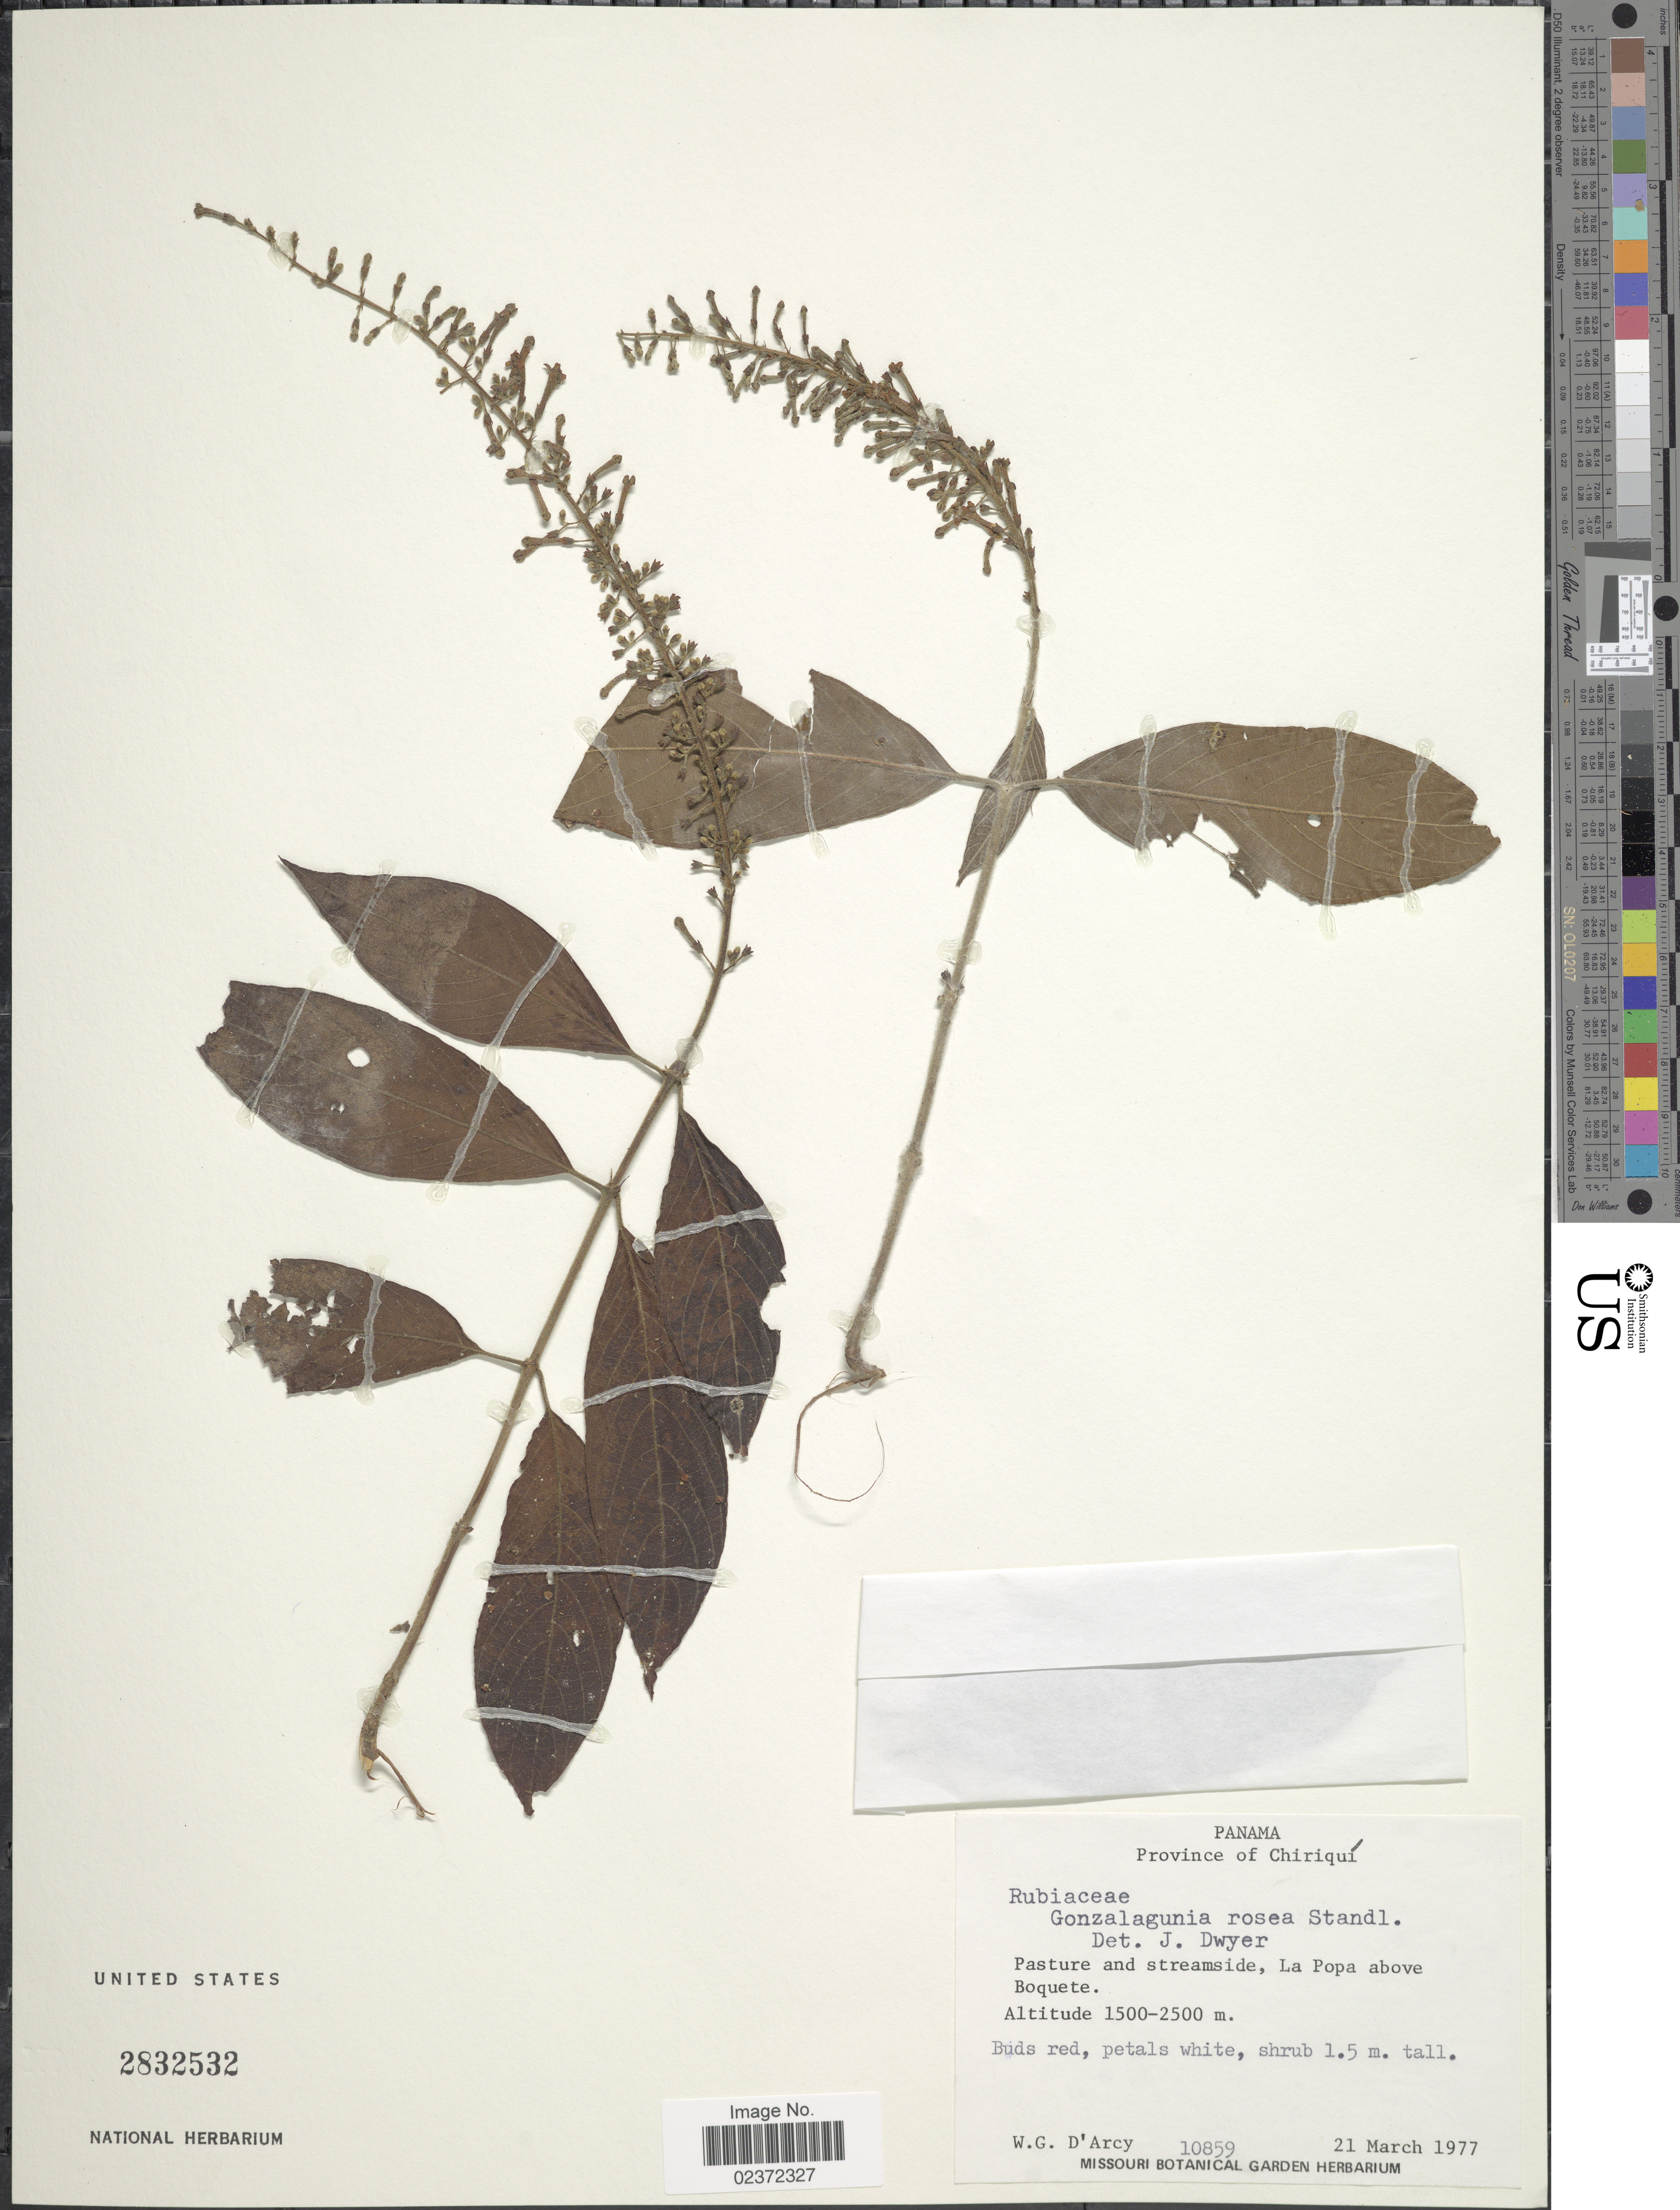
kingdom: Plantae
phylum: Tracheophyta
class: Magnoliopsida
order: Gentianales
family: Rubiaceae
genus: Gonzalagunia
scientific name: Gonzalagunia rosea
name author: Standl.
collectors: W. G. D'Arcy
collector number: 10859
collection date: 1977-03-21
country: Panama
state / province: Chiriqui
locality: La Popa above Boquete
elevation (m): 1500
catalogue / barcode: US 2832532